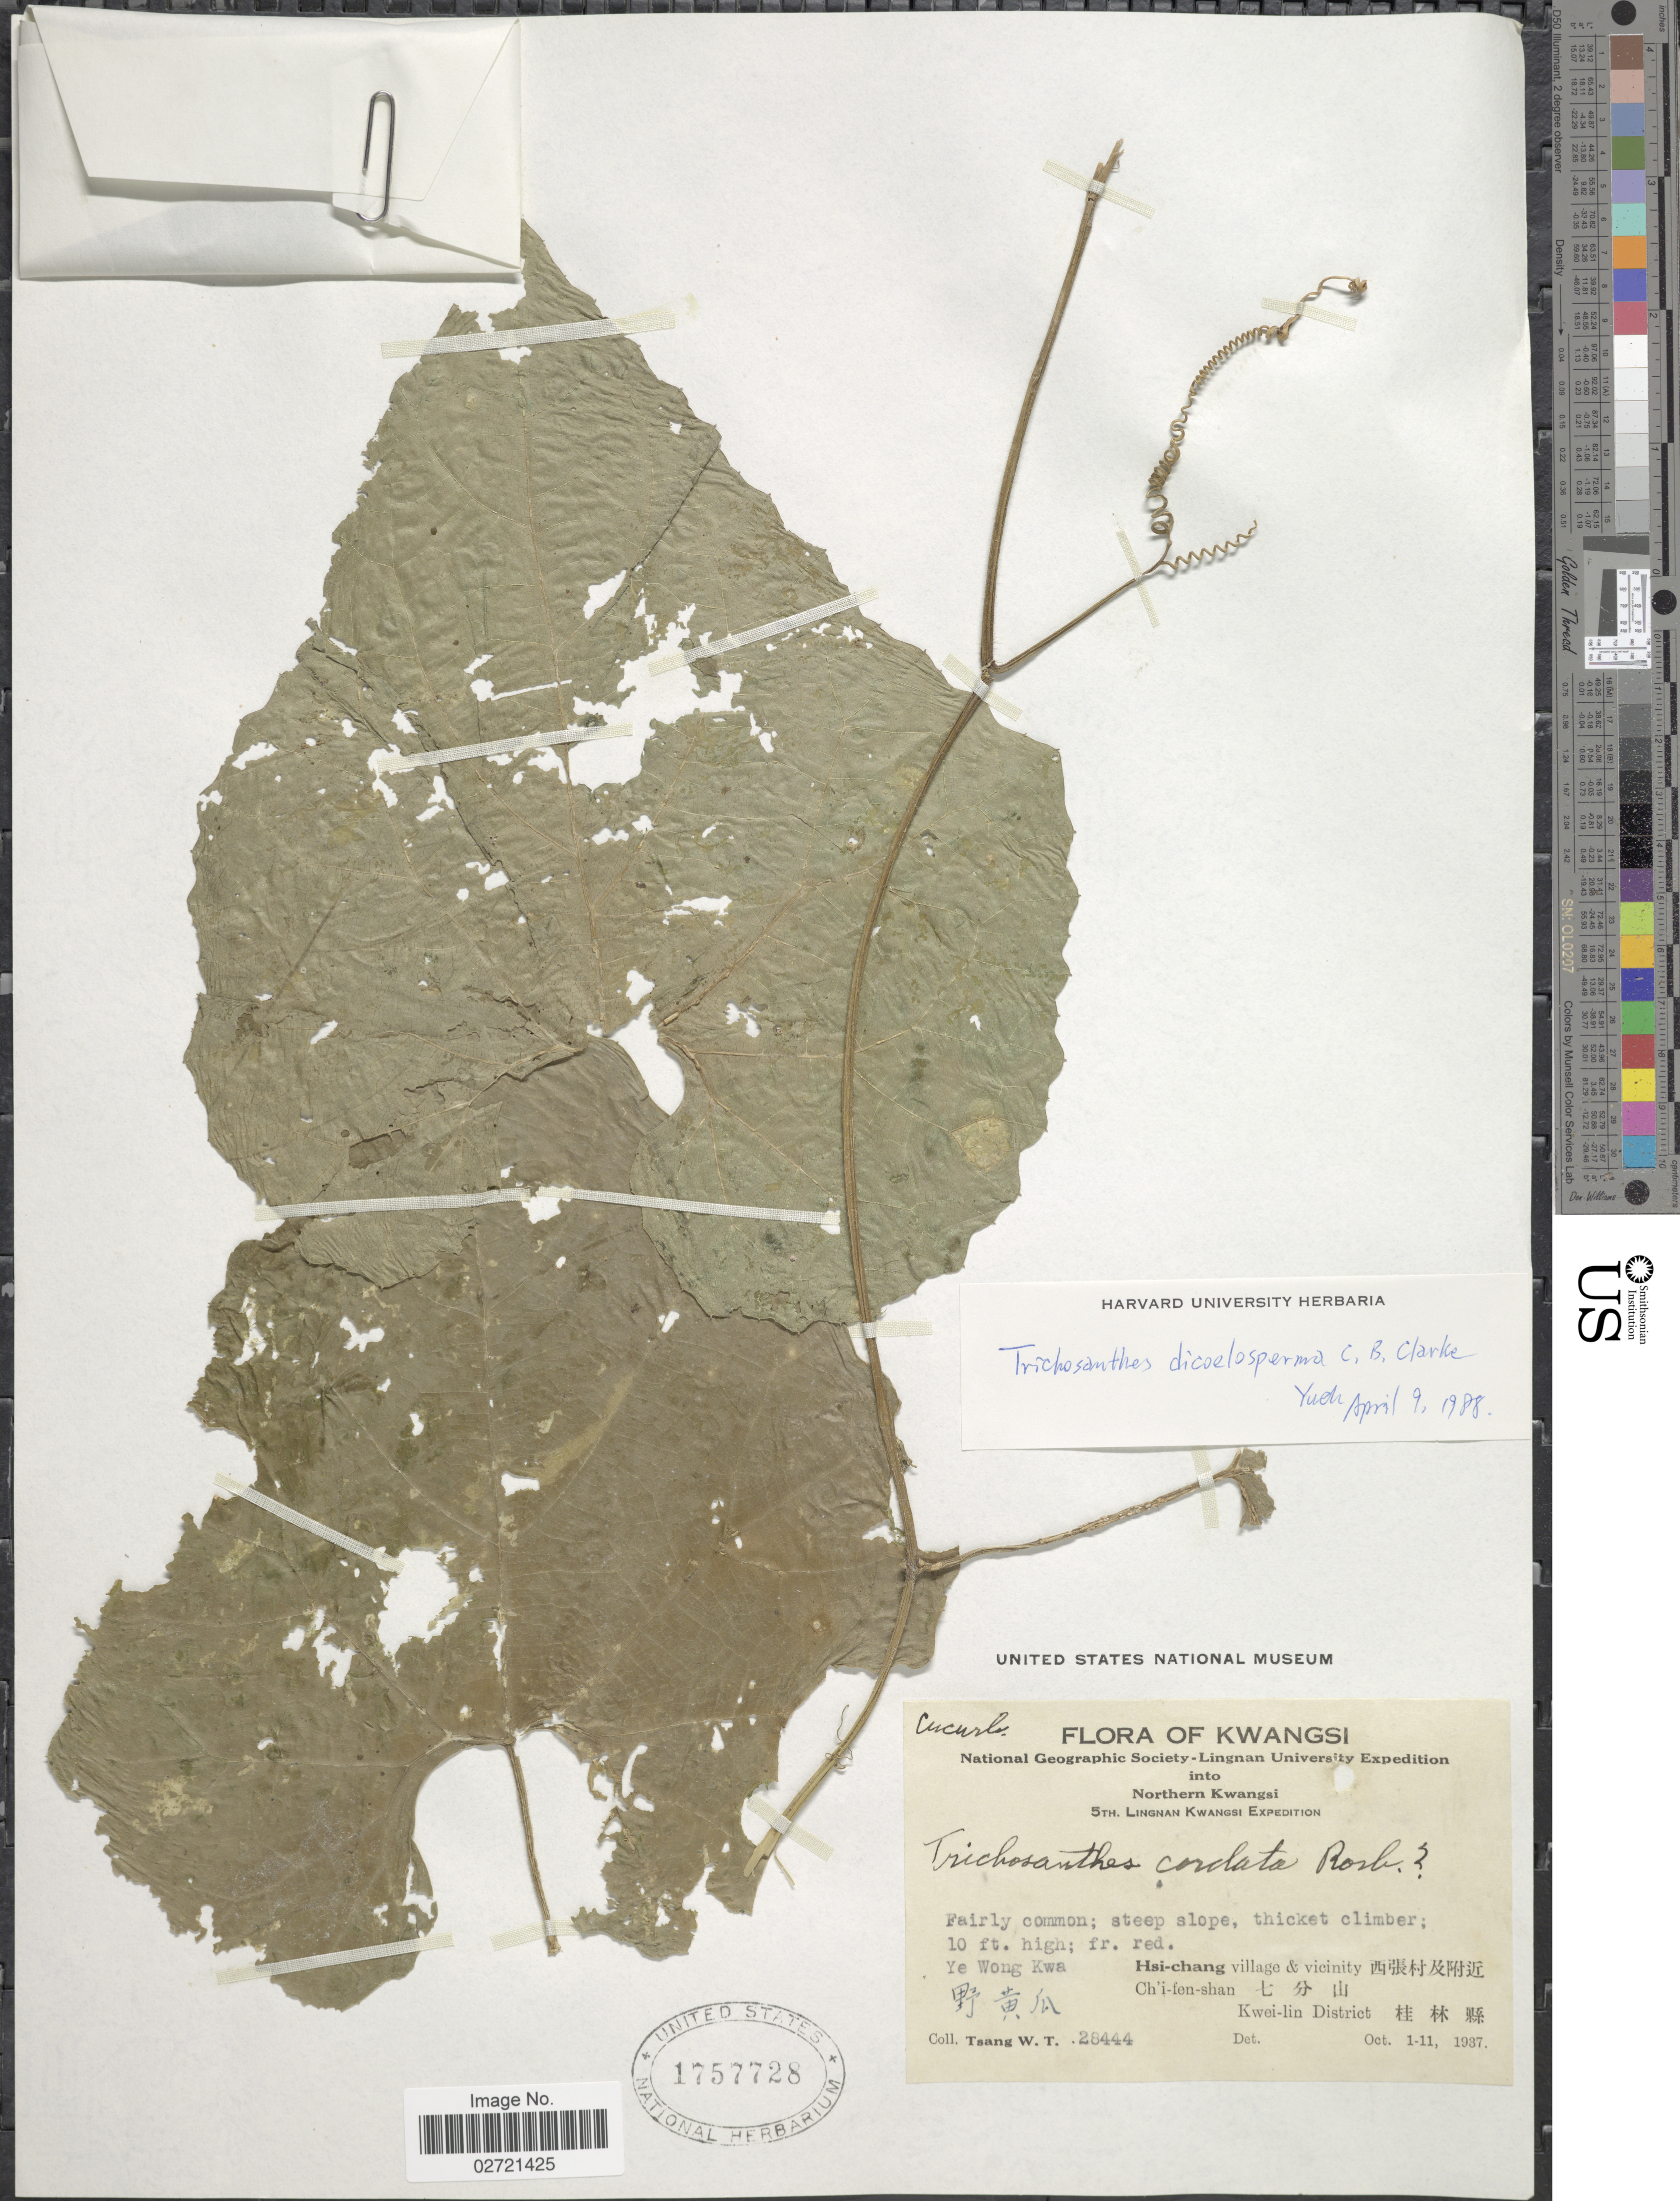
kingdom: Plantae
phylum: Tracheophyta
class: Magnoliopsida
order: Cucurbitales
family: Cucurbitaceae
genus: Trichosanthes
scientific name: Trichosanthes dicoelosperma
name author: C.B. Clarke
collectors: W. T. Tsang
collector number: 28444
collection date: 1937-10-01/1937-10-11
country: China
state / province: Guangxi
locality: Kwangsi, Hsi-chang village & Vicinity Ch'i-fen-shan, Kwei-lin District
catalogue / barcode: US 1757728